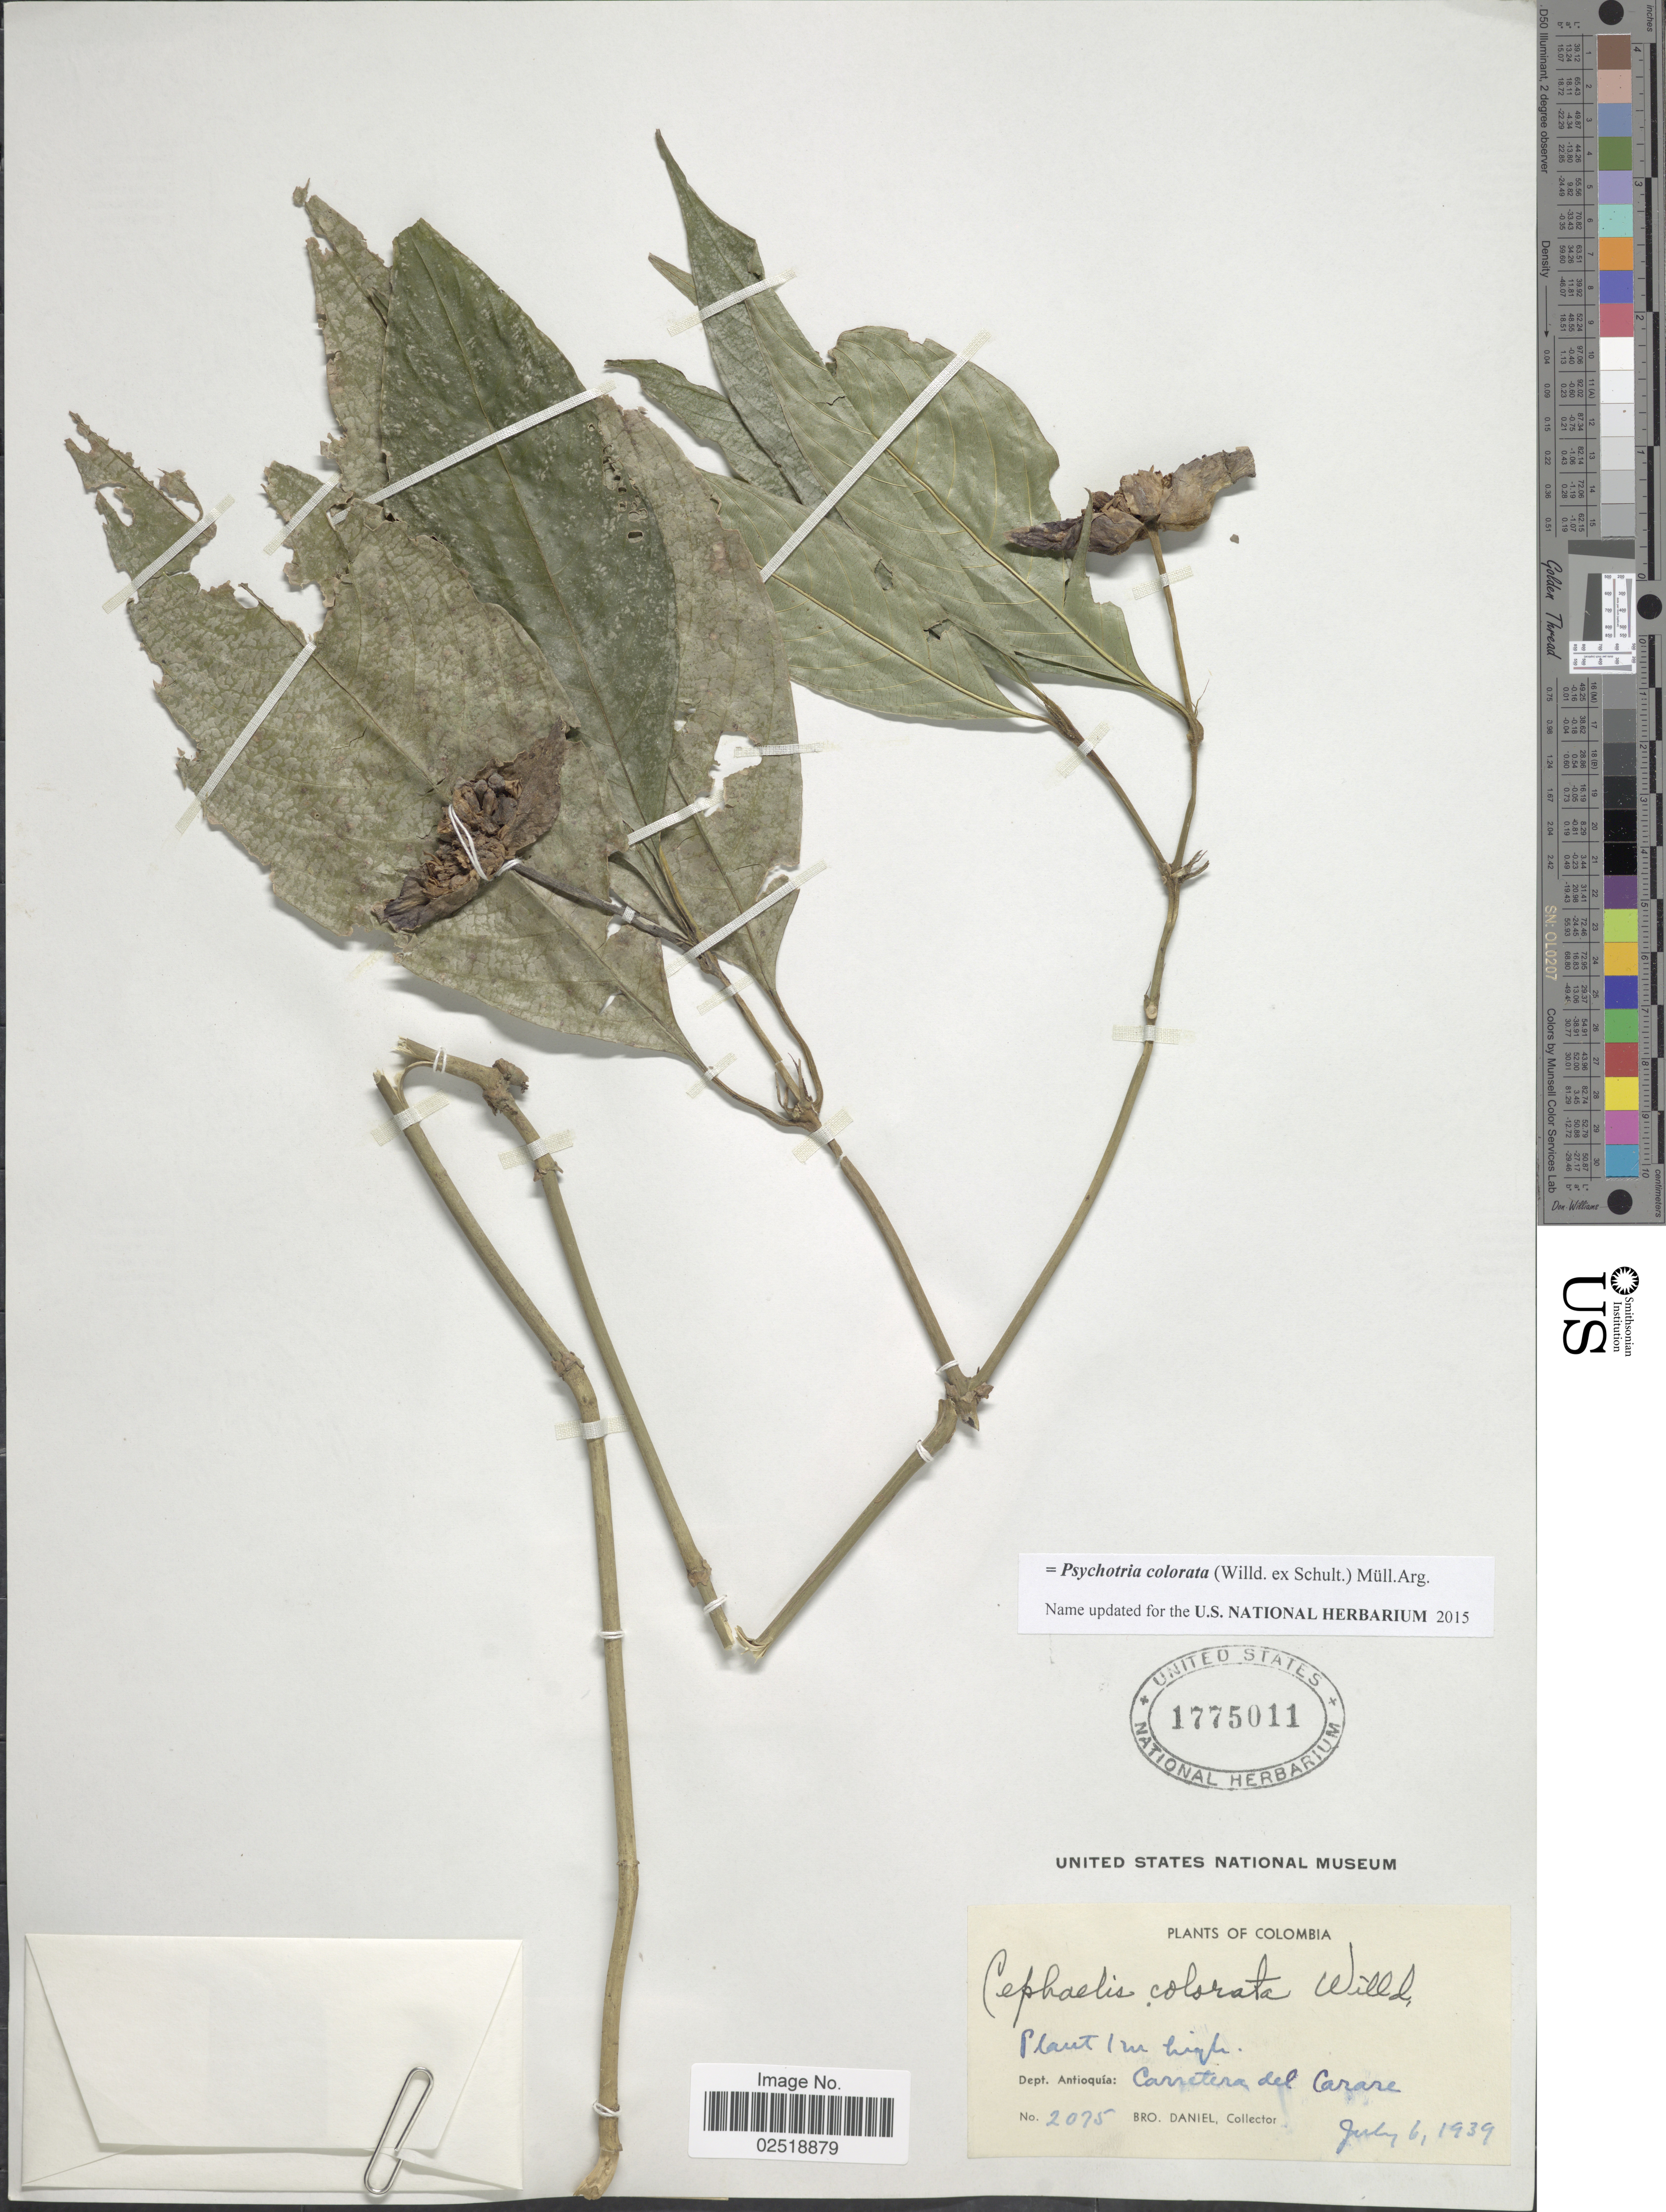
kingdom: Plantae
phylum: Tracheophyta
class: Magnoliopsida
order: Gentianales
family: Rubiaceae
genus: Palicourea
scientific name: Palicourea colorata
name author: (Hoffmanns. ex Roem. & Schult.) Delprete & J.H. Kirkbr.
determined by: Kirkbride, J. H., Jr.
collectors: Bro. Daniel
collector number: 2075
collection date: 1939-07-06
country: Colombia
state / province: Antioquia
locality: Dept. Antioquia: Carretera del Carare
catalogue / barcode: US 1775011